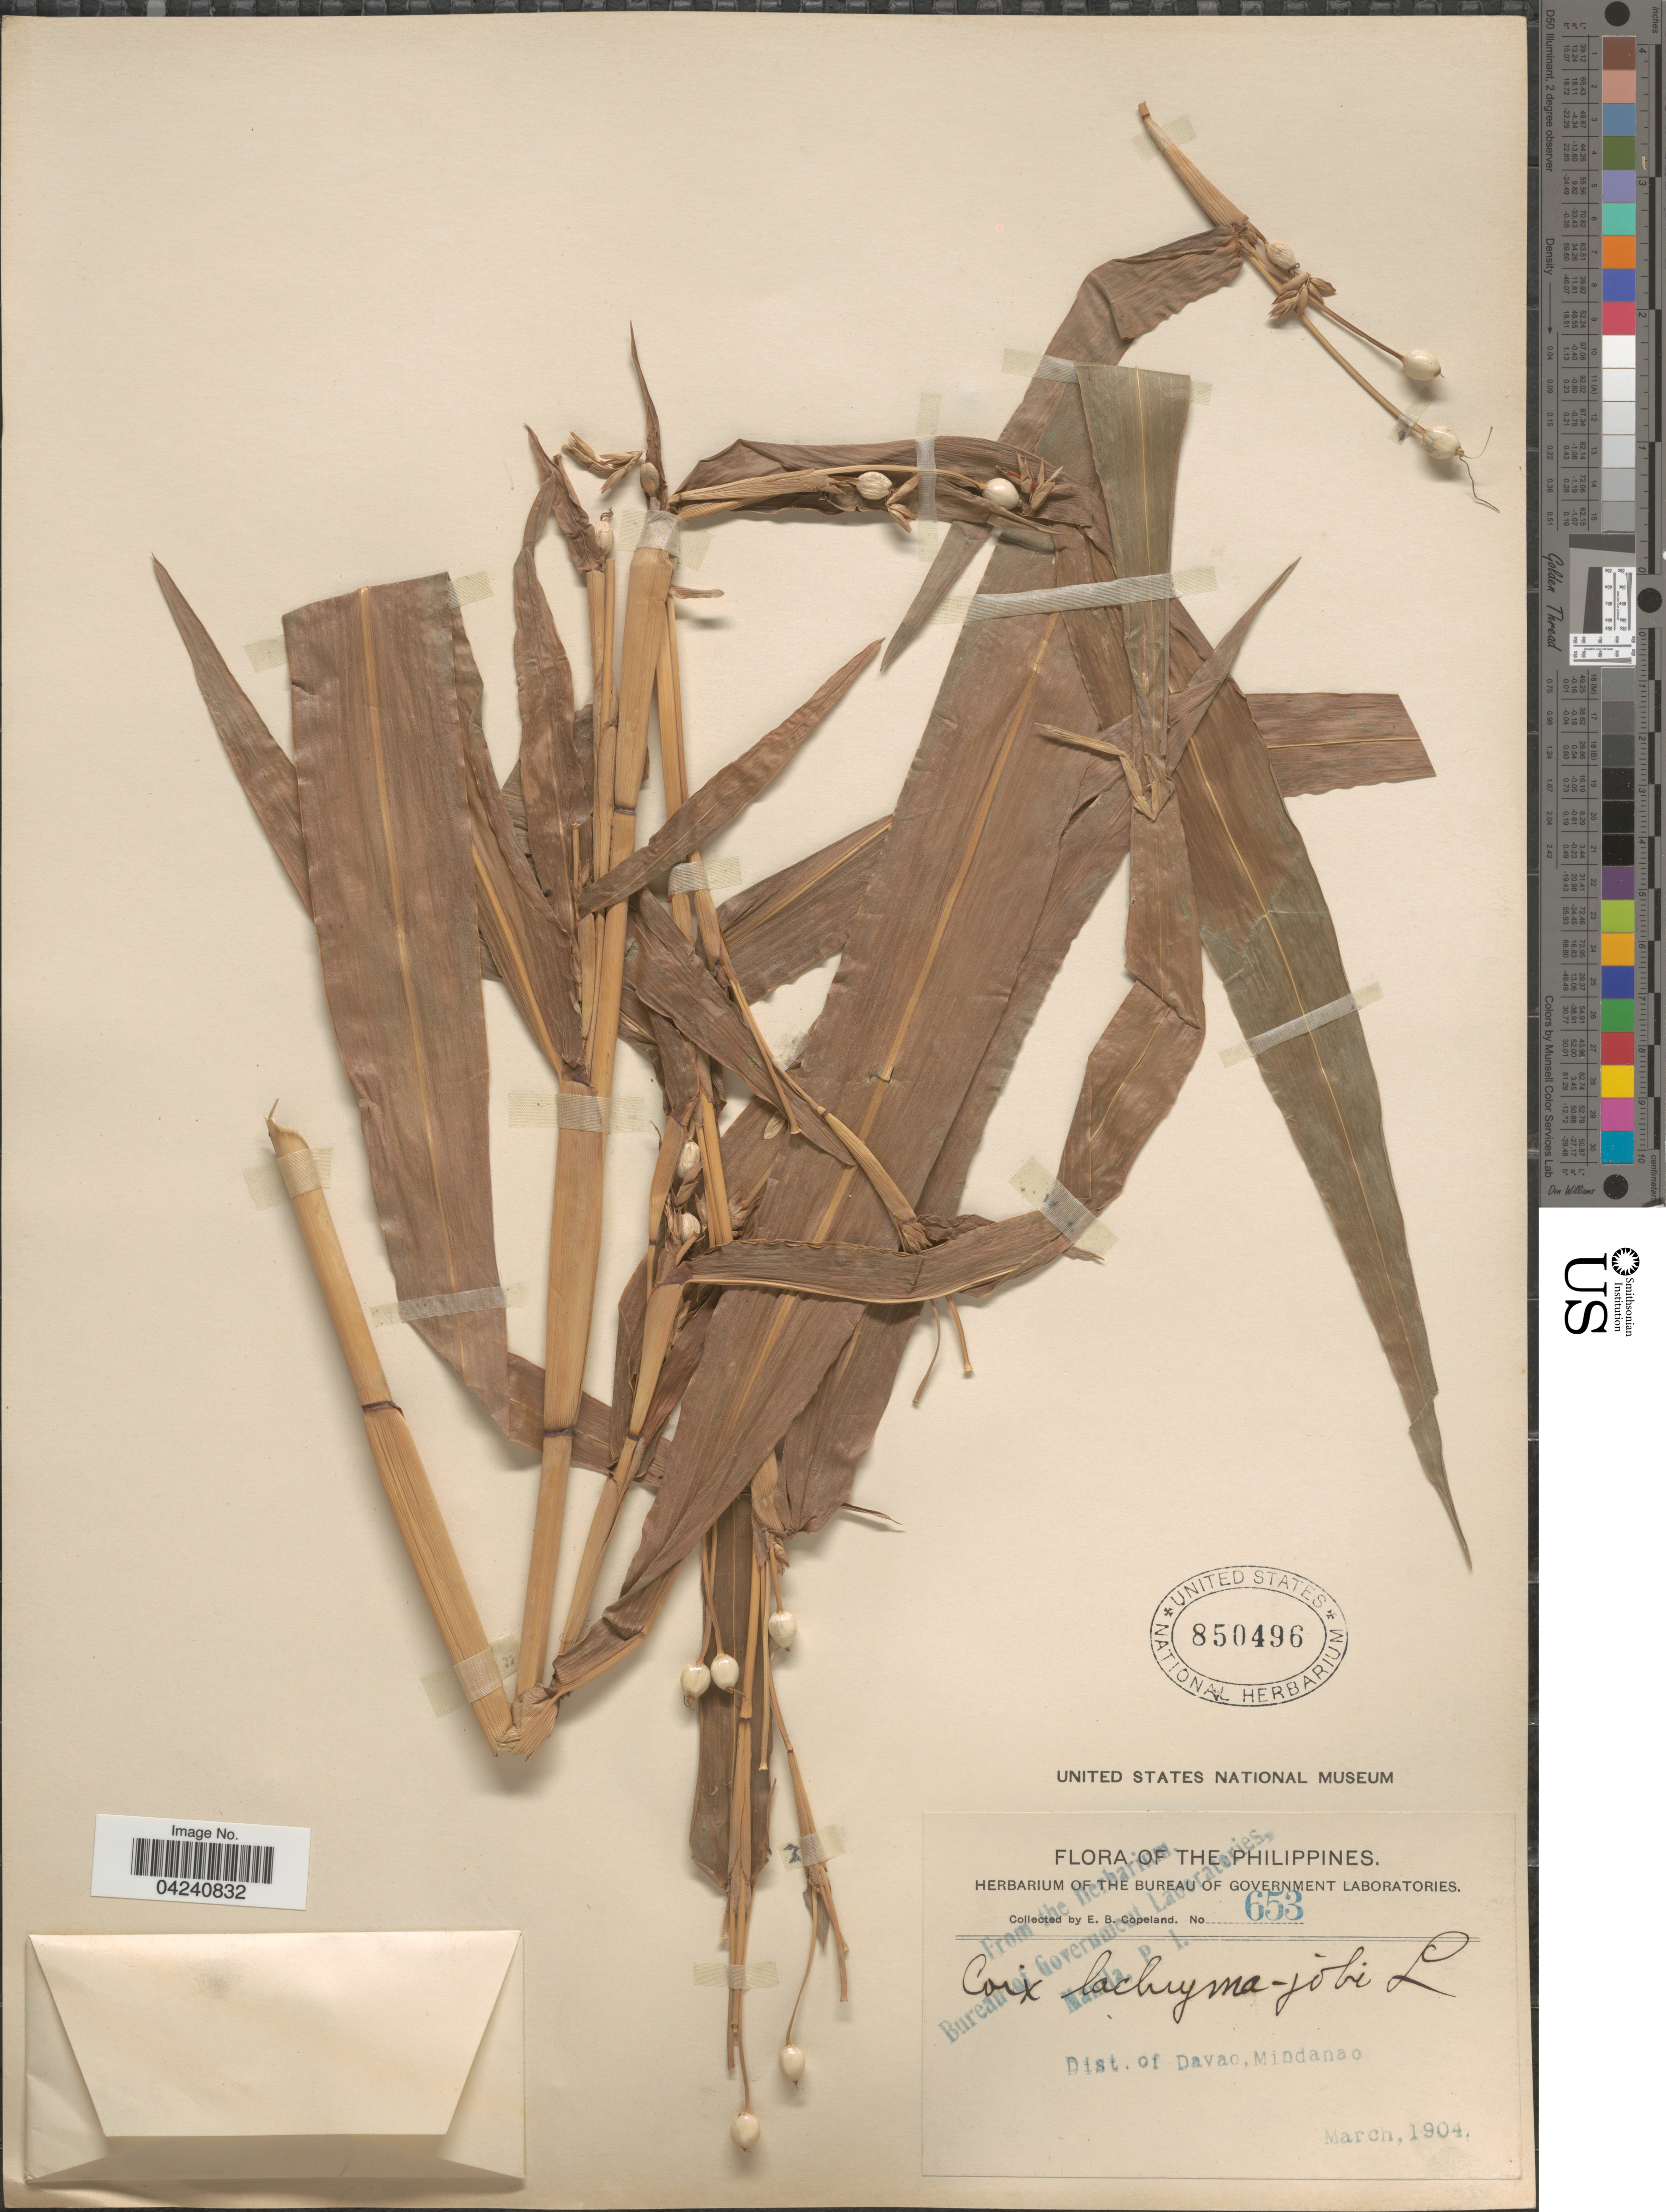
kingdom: Plantae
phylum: Tracheophyta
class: Liliopsida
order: Poales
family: Poaceae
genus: Coix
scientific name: Coix lacryma-jobi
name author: L.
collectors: E. B. Copeland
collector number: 653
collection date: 1904-03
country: Philippines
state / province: Davao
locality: Dist. of Davao, Mindanao.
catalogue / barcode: US 850496